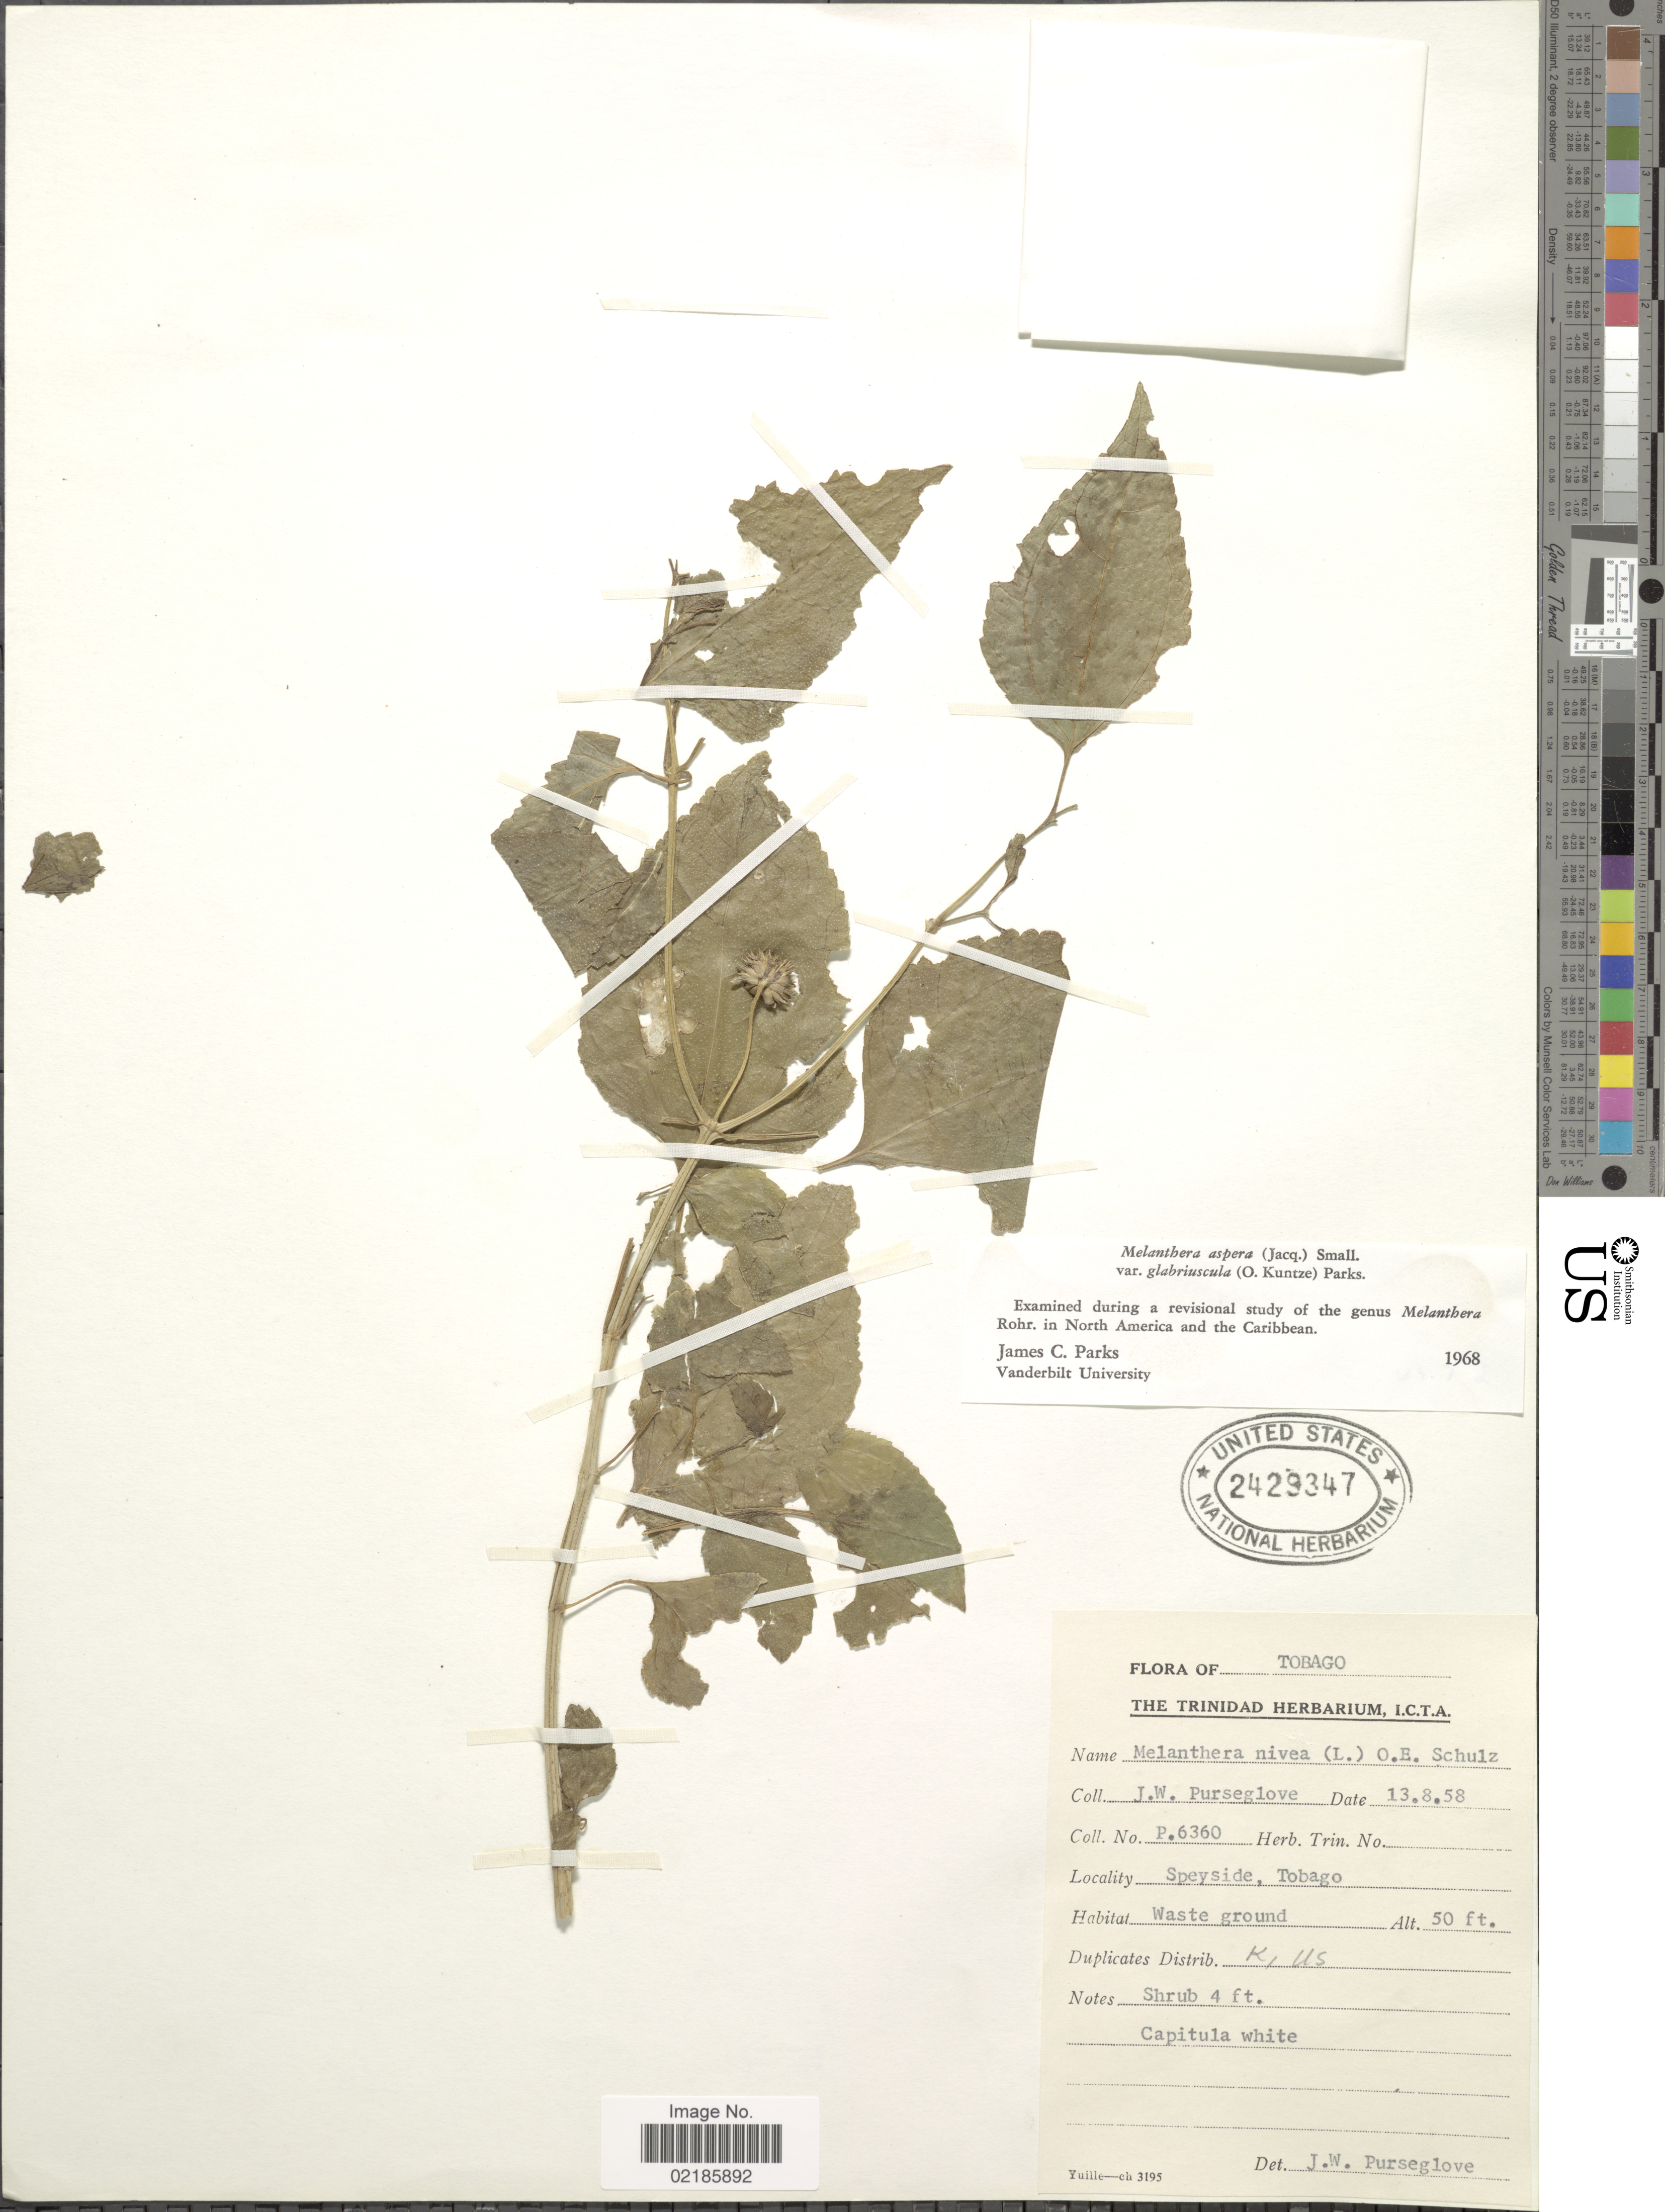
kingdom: Plantae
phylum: Tracheophyta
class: Magnoliopsida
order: Asterales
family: Asteraceae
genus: Melanthera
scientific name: Melanthera aspera var. glabriuscula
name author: (Kuntze) Parks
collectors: J. Purseglove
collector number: P. 6360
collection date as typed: Transcribed d/m/y: 13/8/58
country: Trinidad and Tobago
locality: Tobago. Speyside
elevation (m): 15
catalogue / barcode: US 2429347